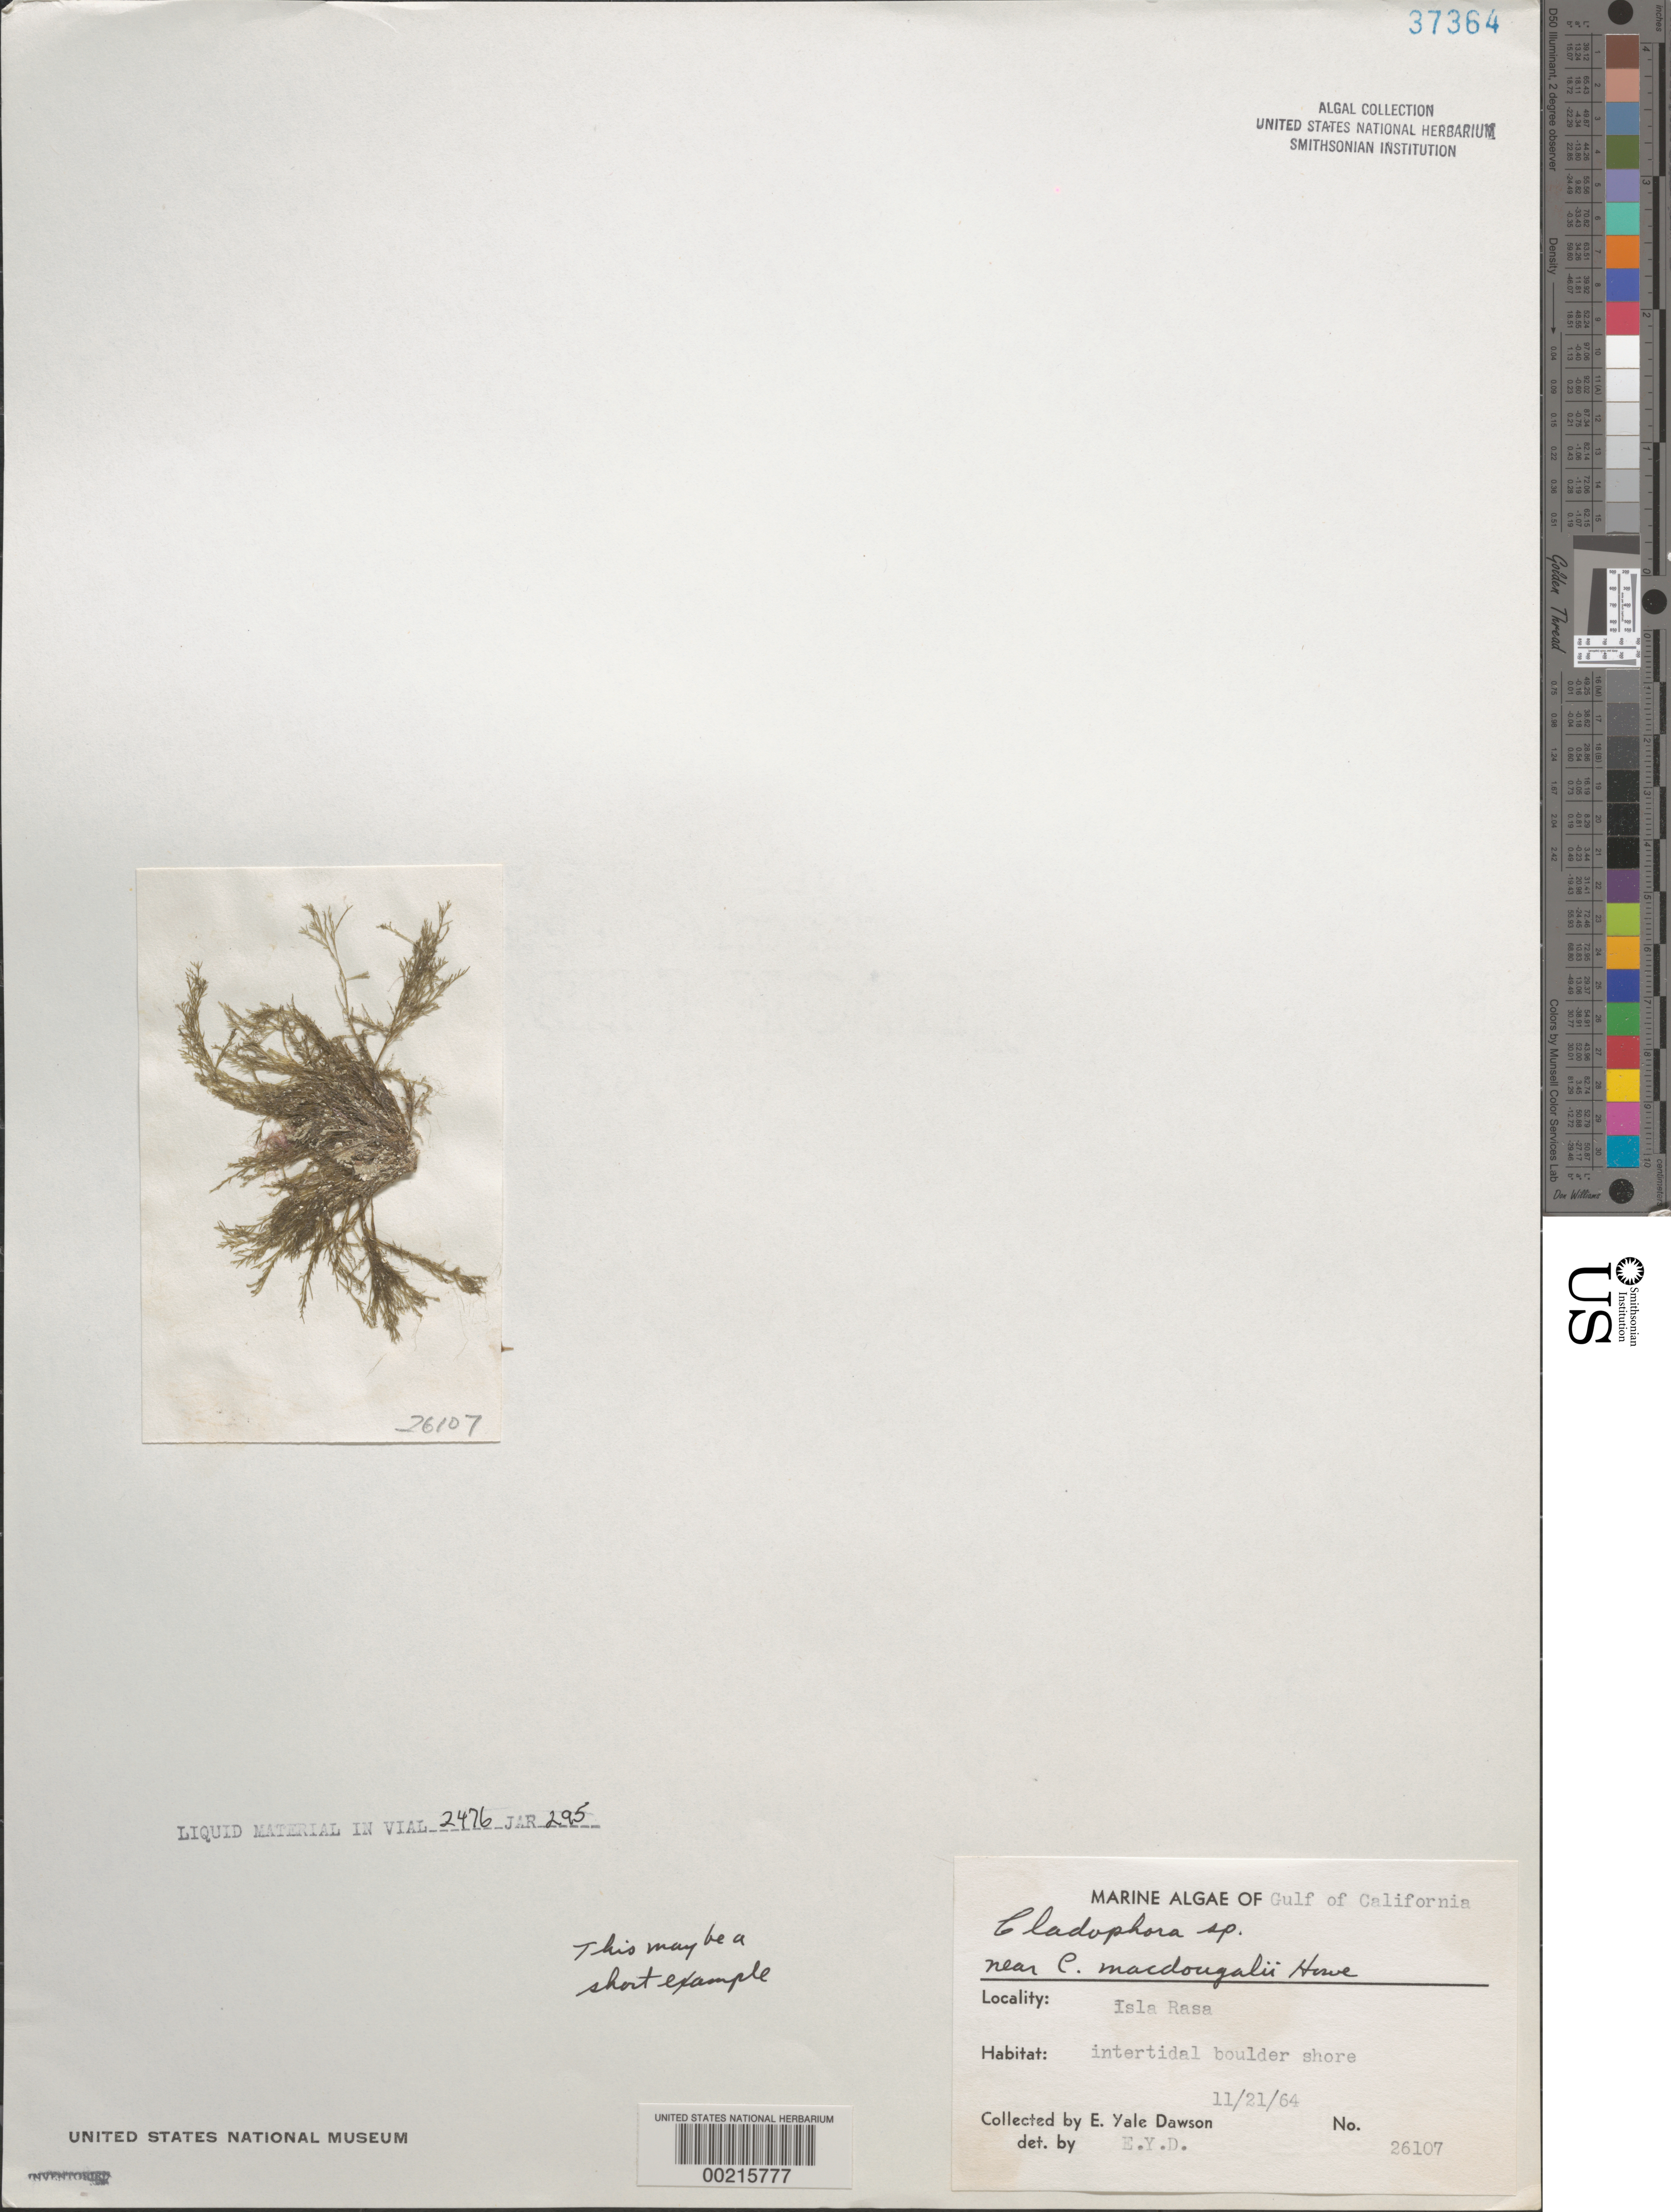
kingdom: Plantae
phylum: Chlorophyta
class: Ulvophyceae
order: Cladophorales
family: Cladophoraceae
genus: Cladophora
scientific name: Cladophora macdougalii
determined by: Dawson, E. Y.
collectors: E. Y. Dawson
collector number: EYD 26107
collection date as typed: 21 Nov 1964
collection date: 1964-11-21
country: Mexico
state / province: Baja California Norte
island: Isla Raza (Isla Rasa)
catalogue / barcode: US 37364